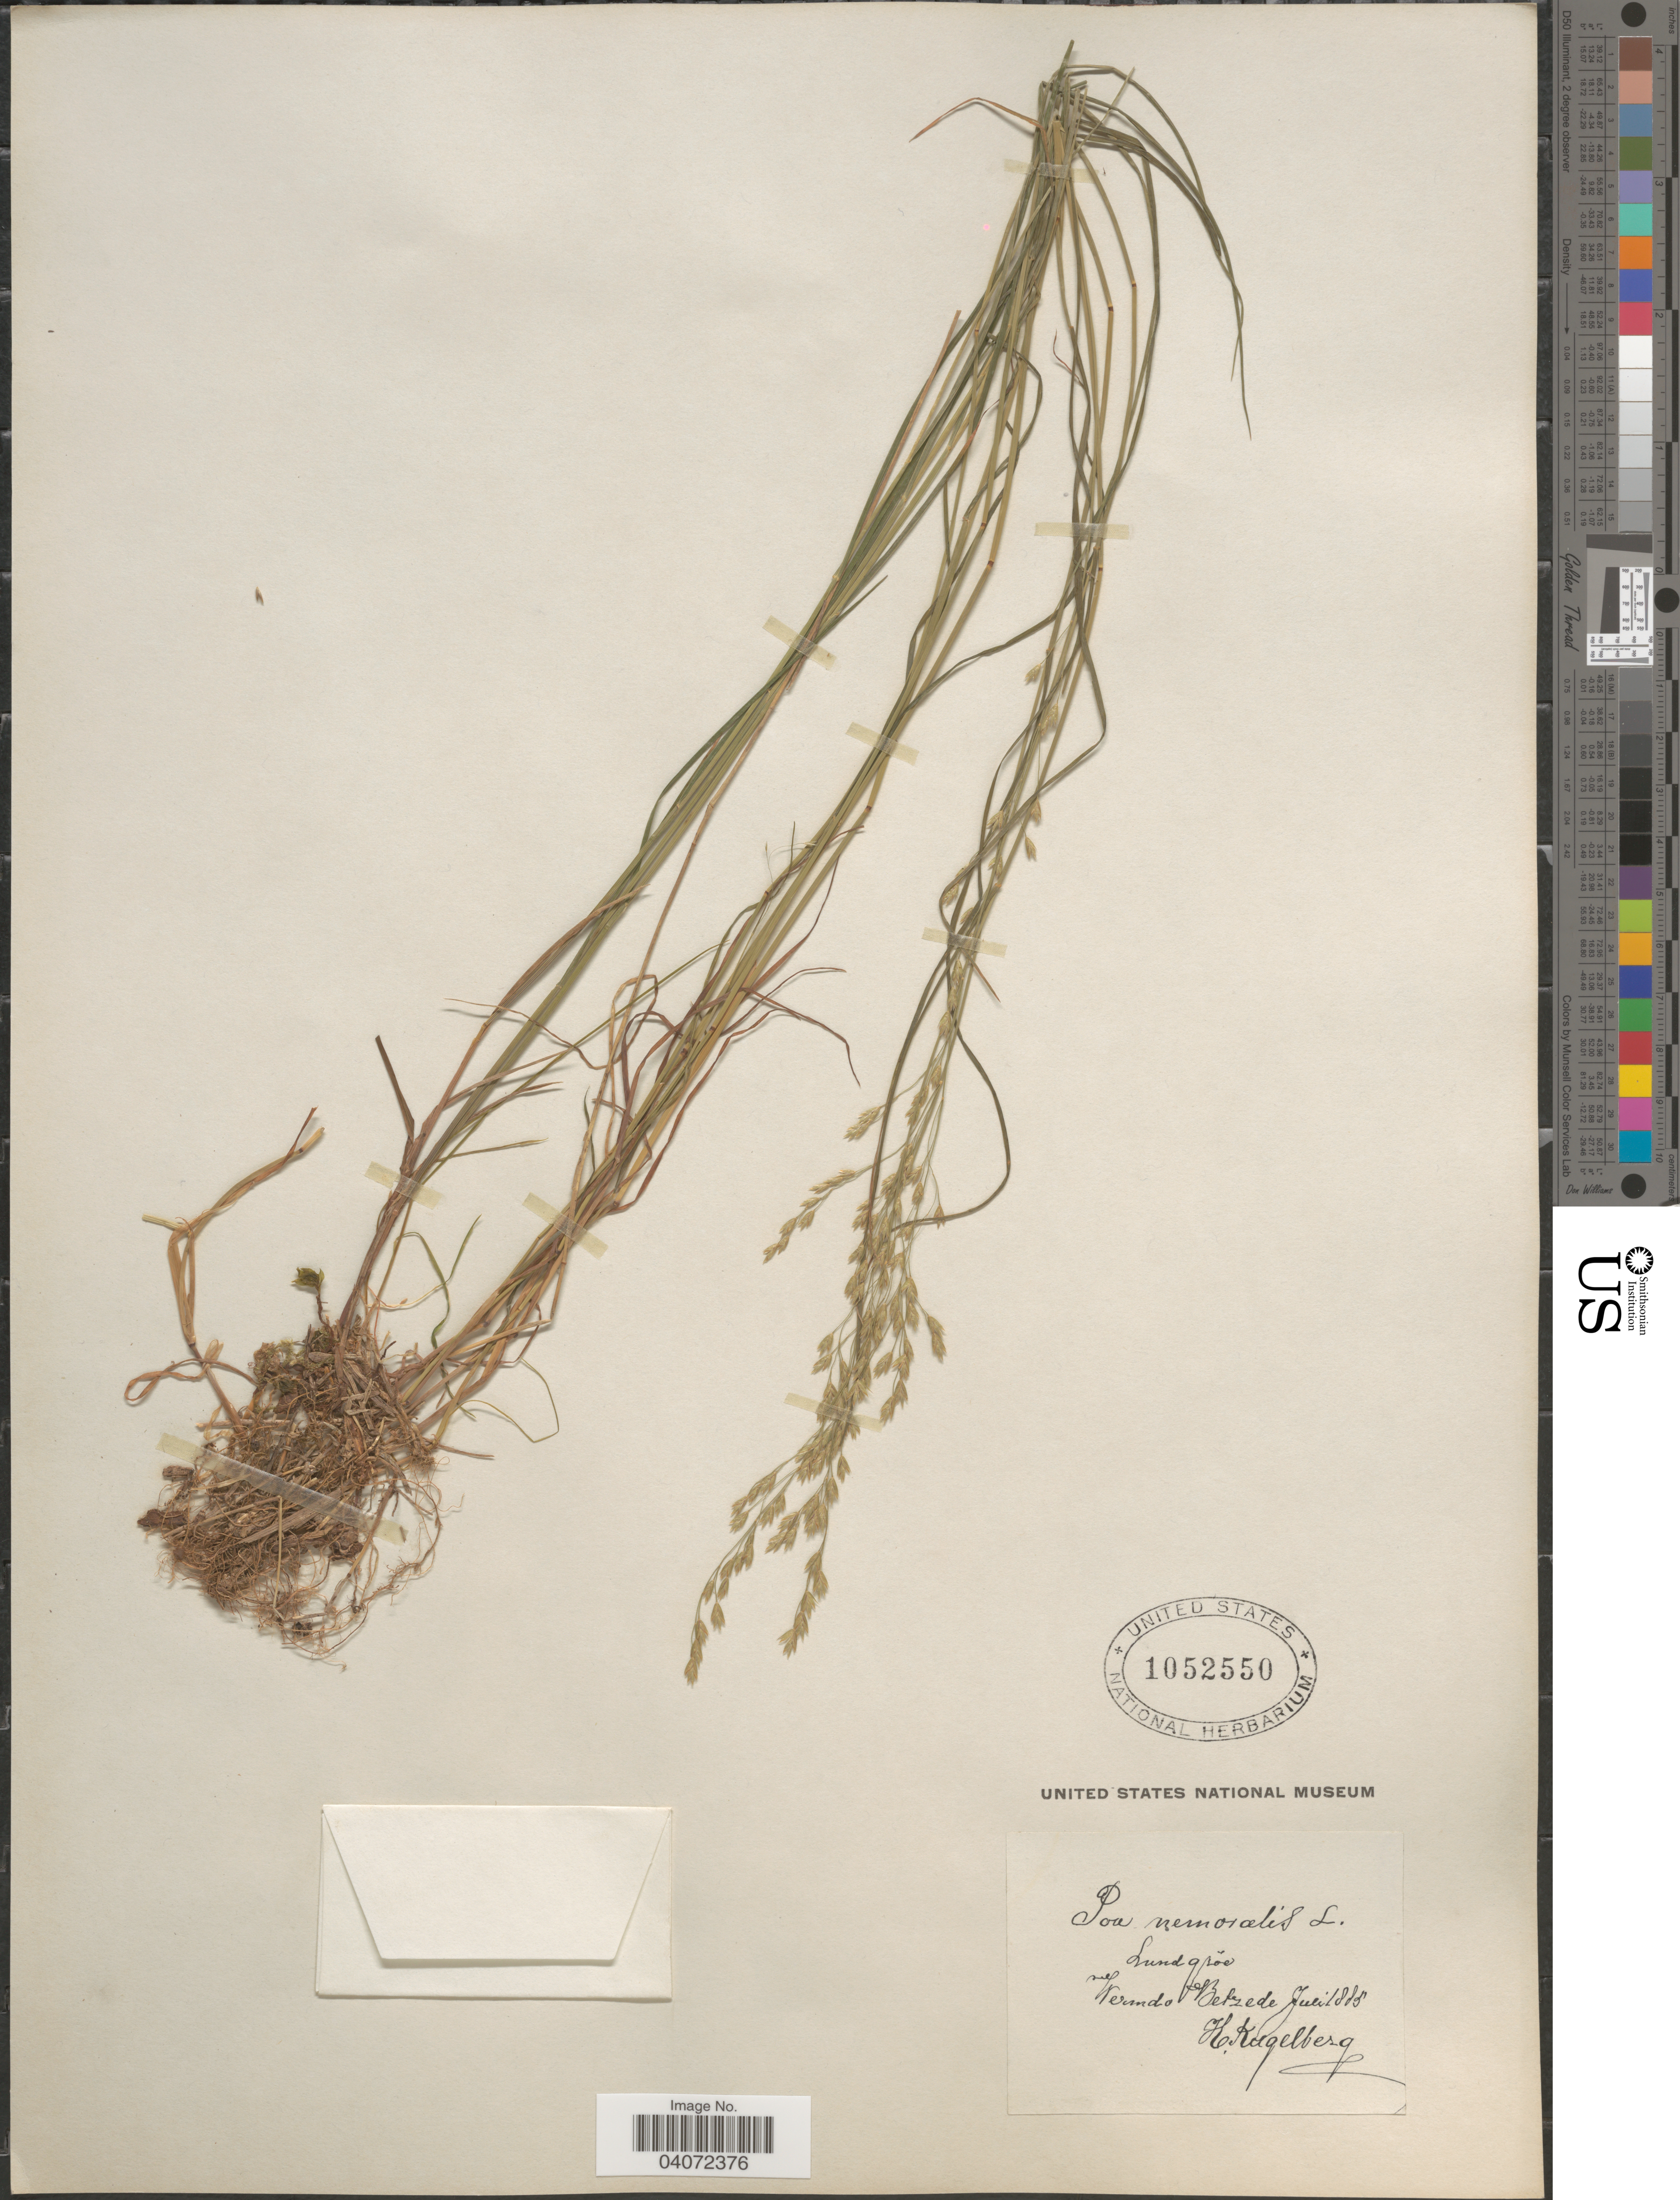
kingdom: Plantae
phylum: Tracheophyta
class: Liliopsida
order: Poales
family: Poaceae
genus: Poa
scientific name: Poa nemoralis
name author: L.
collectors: H. Kugelberg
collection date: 1885-07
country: Sweden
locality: Vermdo Betzede.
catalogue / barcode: US 1052550